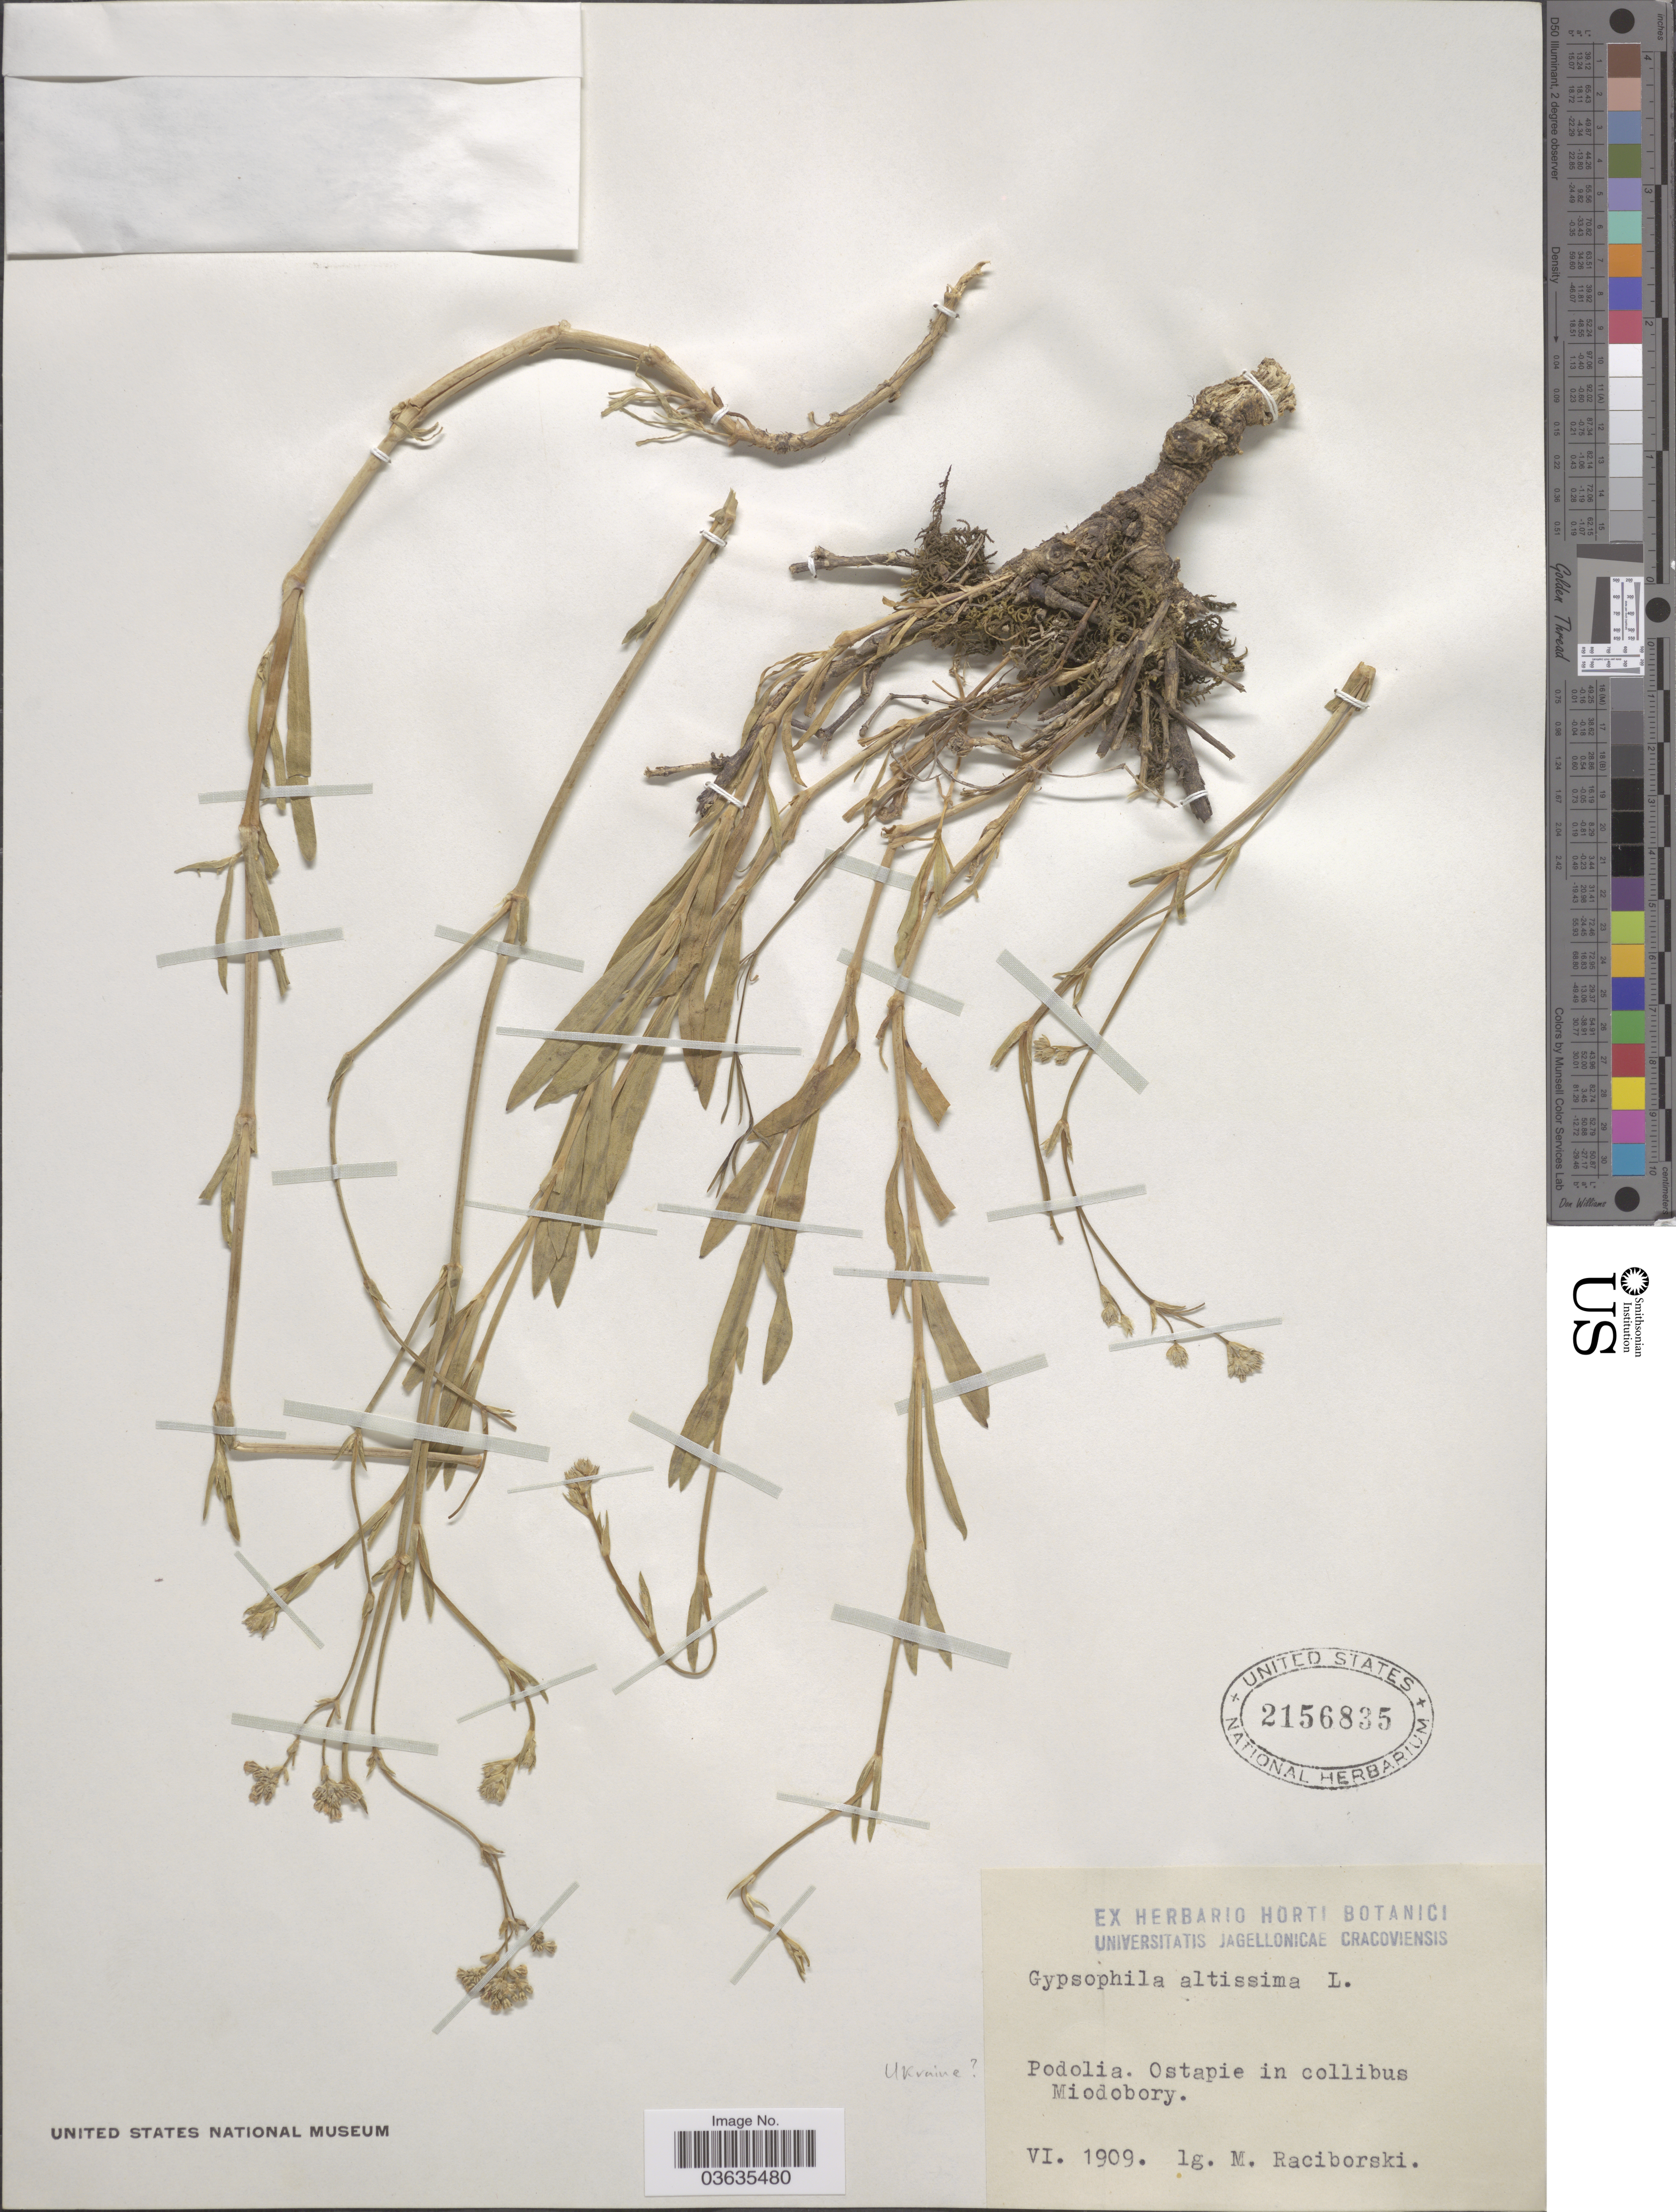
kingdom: Plantae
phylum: Tracheophyta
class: Magnoliopsida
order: Caryophyllales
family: Caryophyllaceae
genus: Gypsophila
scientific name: Gypsophila altissima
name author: L.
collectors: M. Raciborski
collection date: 1909-06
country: Ukraine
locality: Podolia. Ostapie in collibus Miodobory.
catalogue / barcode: US 2156835